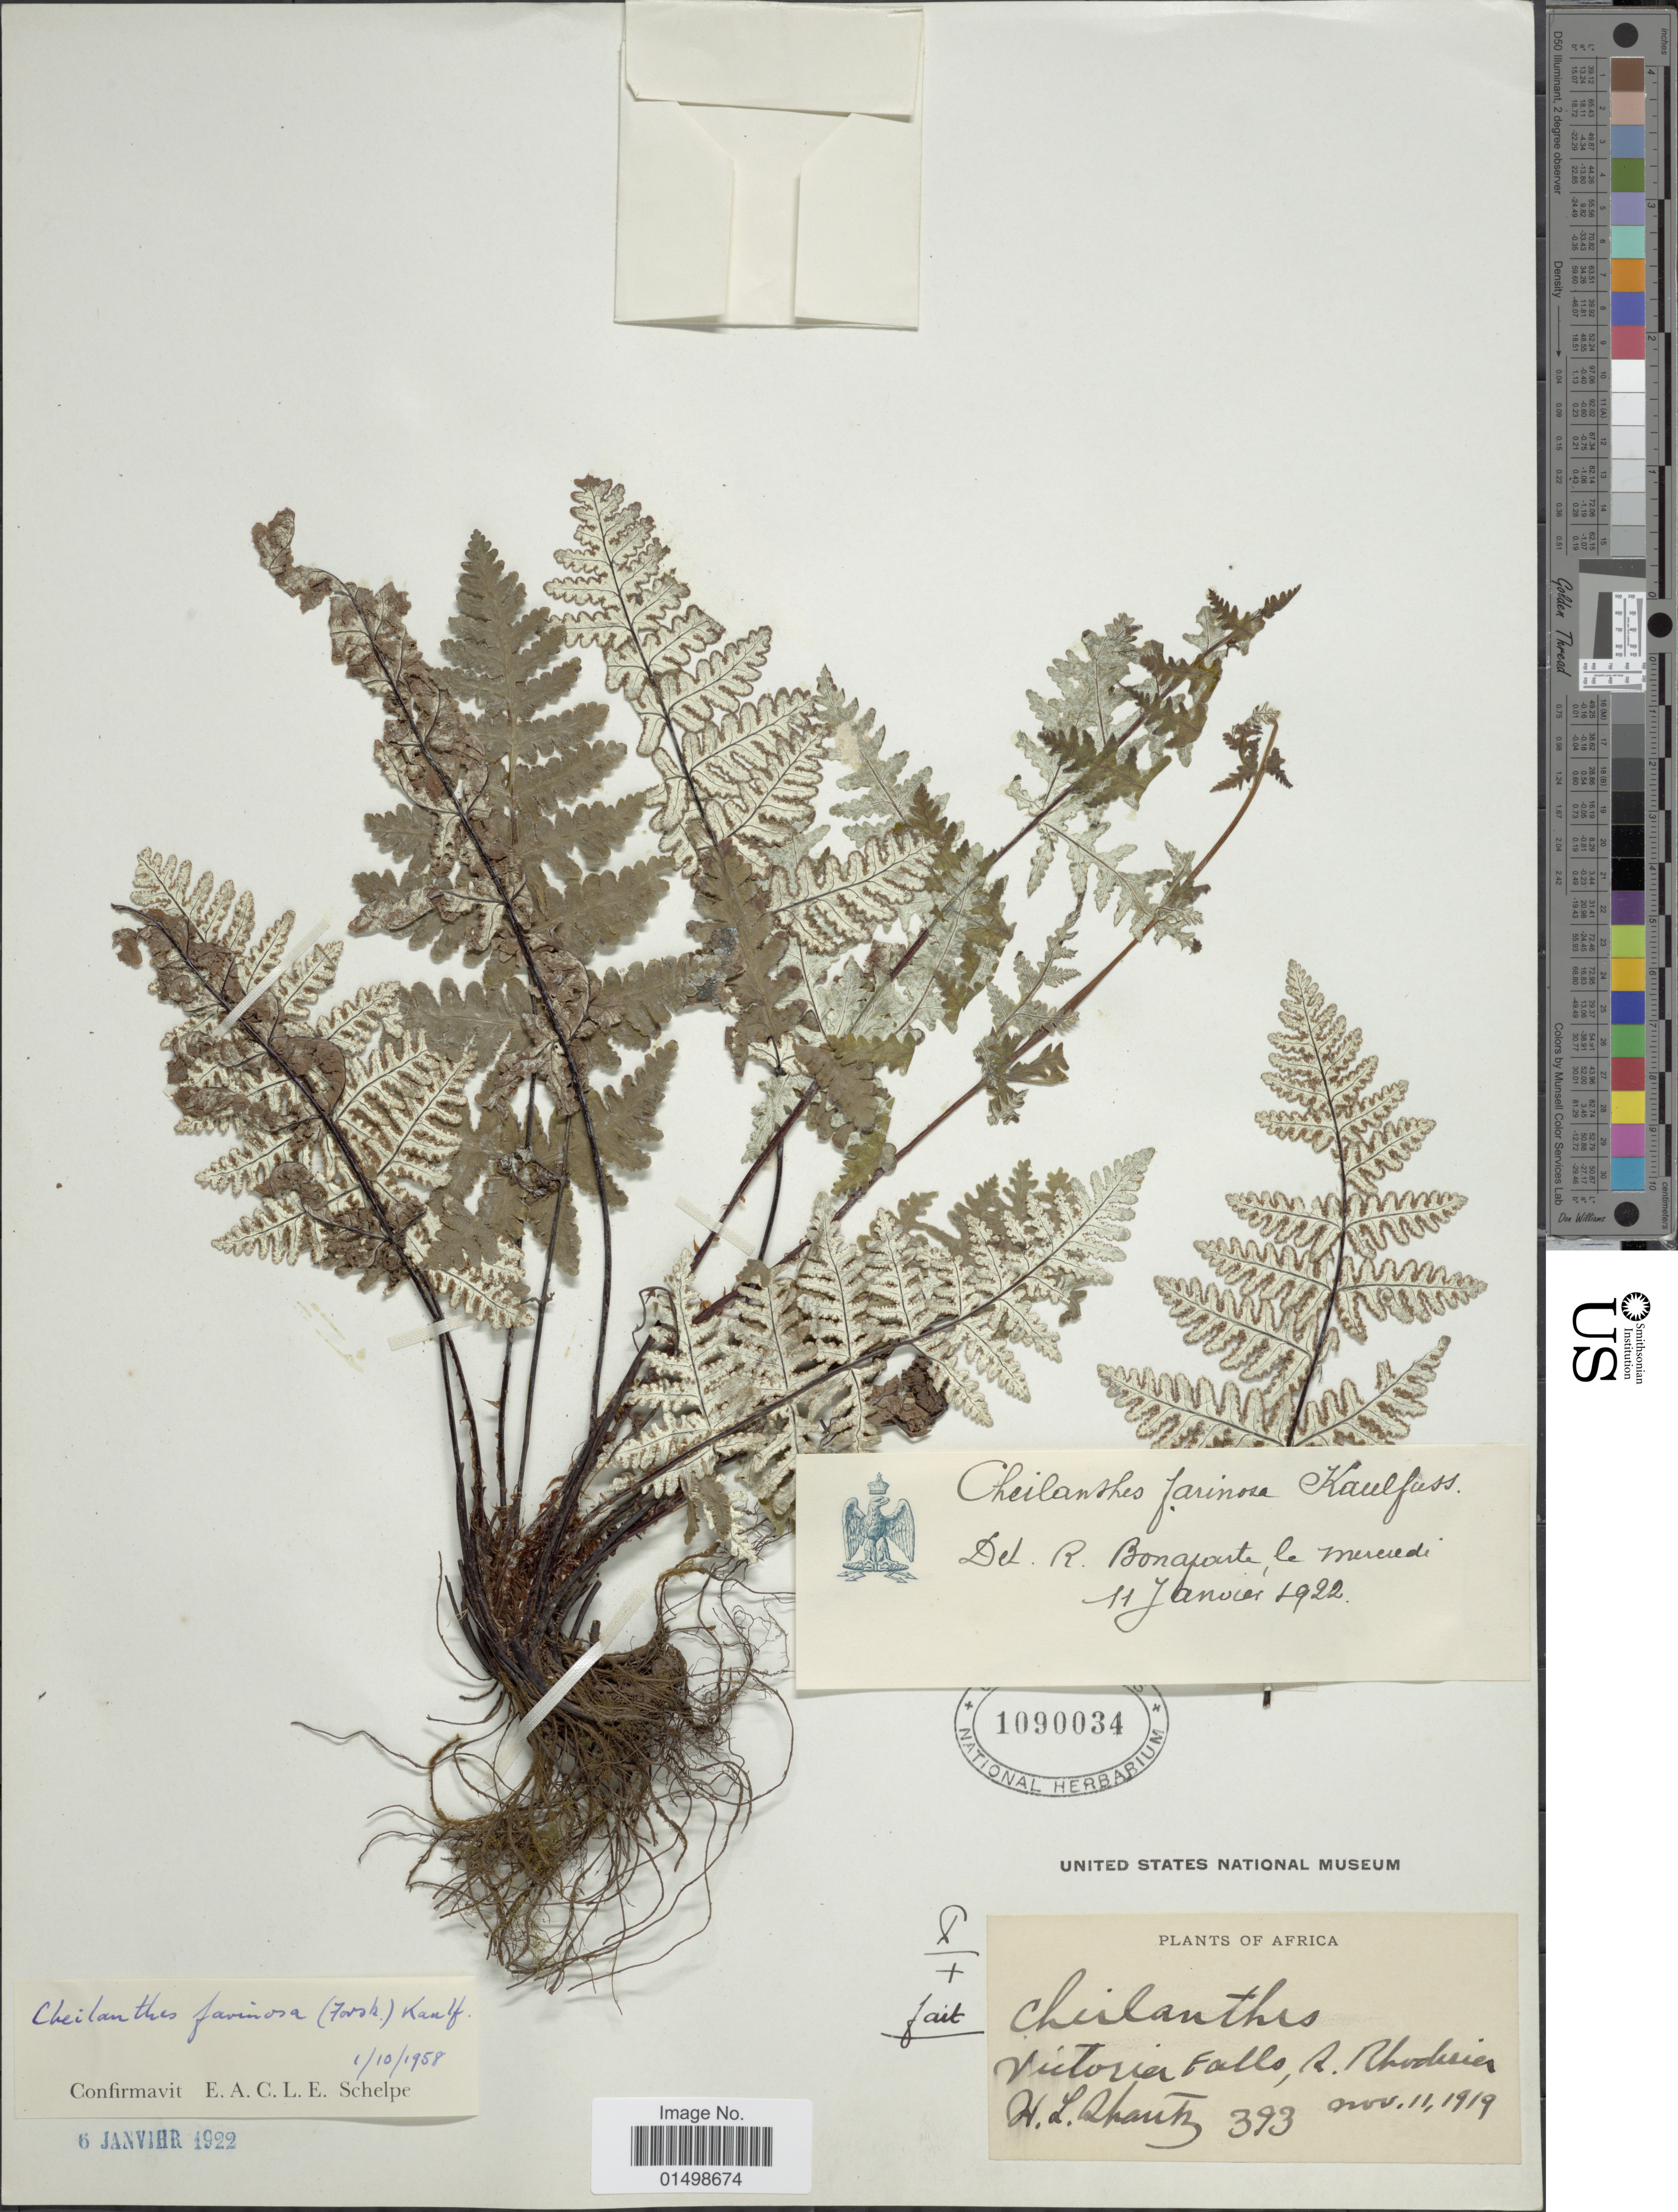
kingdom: Plantae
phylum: Tracheophyta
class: Polypodiopsida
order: Polypodiales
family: Pteridaceae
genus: Aleuritopteris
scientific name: Aleuritopteris farinosa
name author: (Forssk.) Fée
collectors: H. Shantz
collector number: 393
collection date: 1919-11-11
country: Zimbabwe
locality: Africa, Victoria Falls, R. Rhodesia.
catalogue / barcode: US 1090034